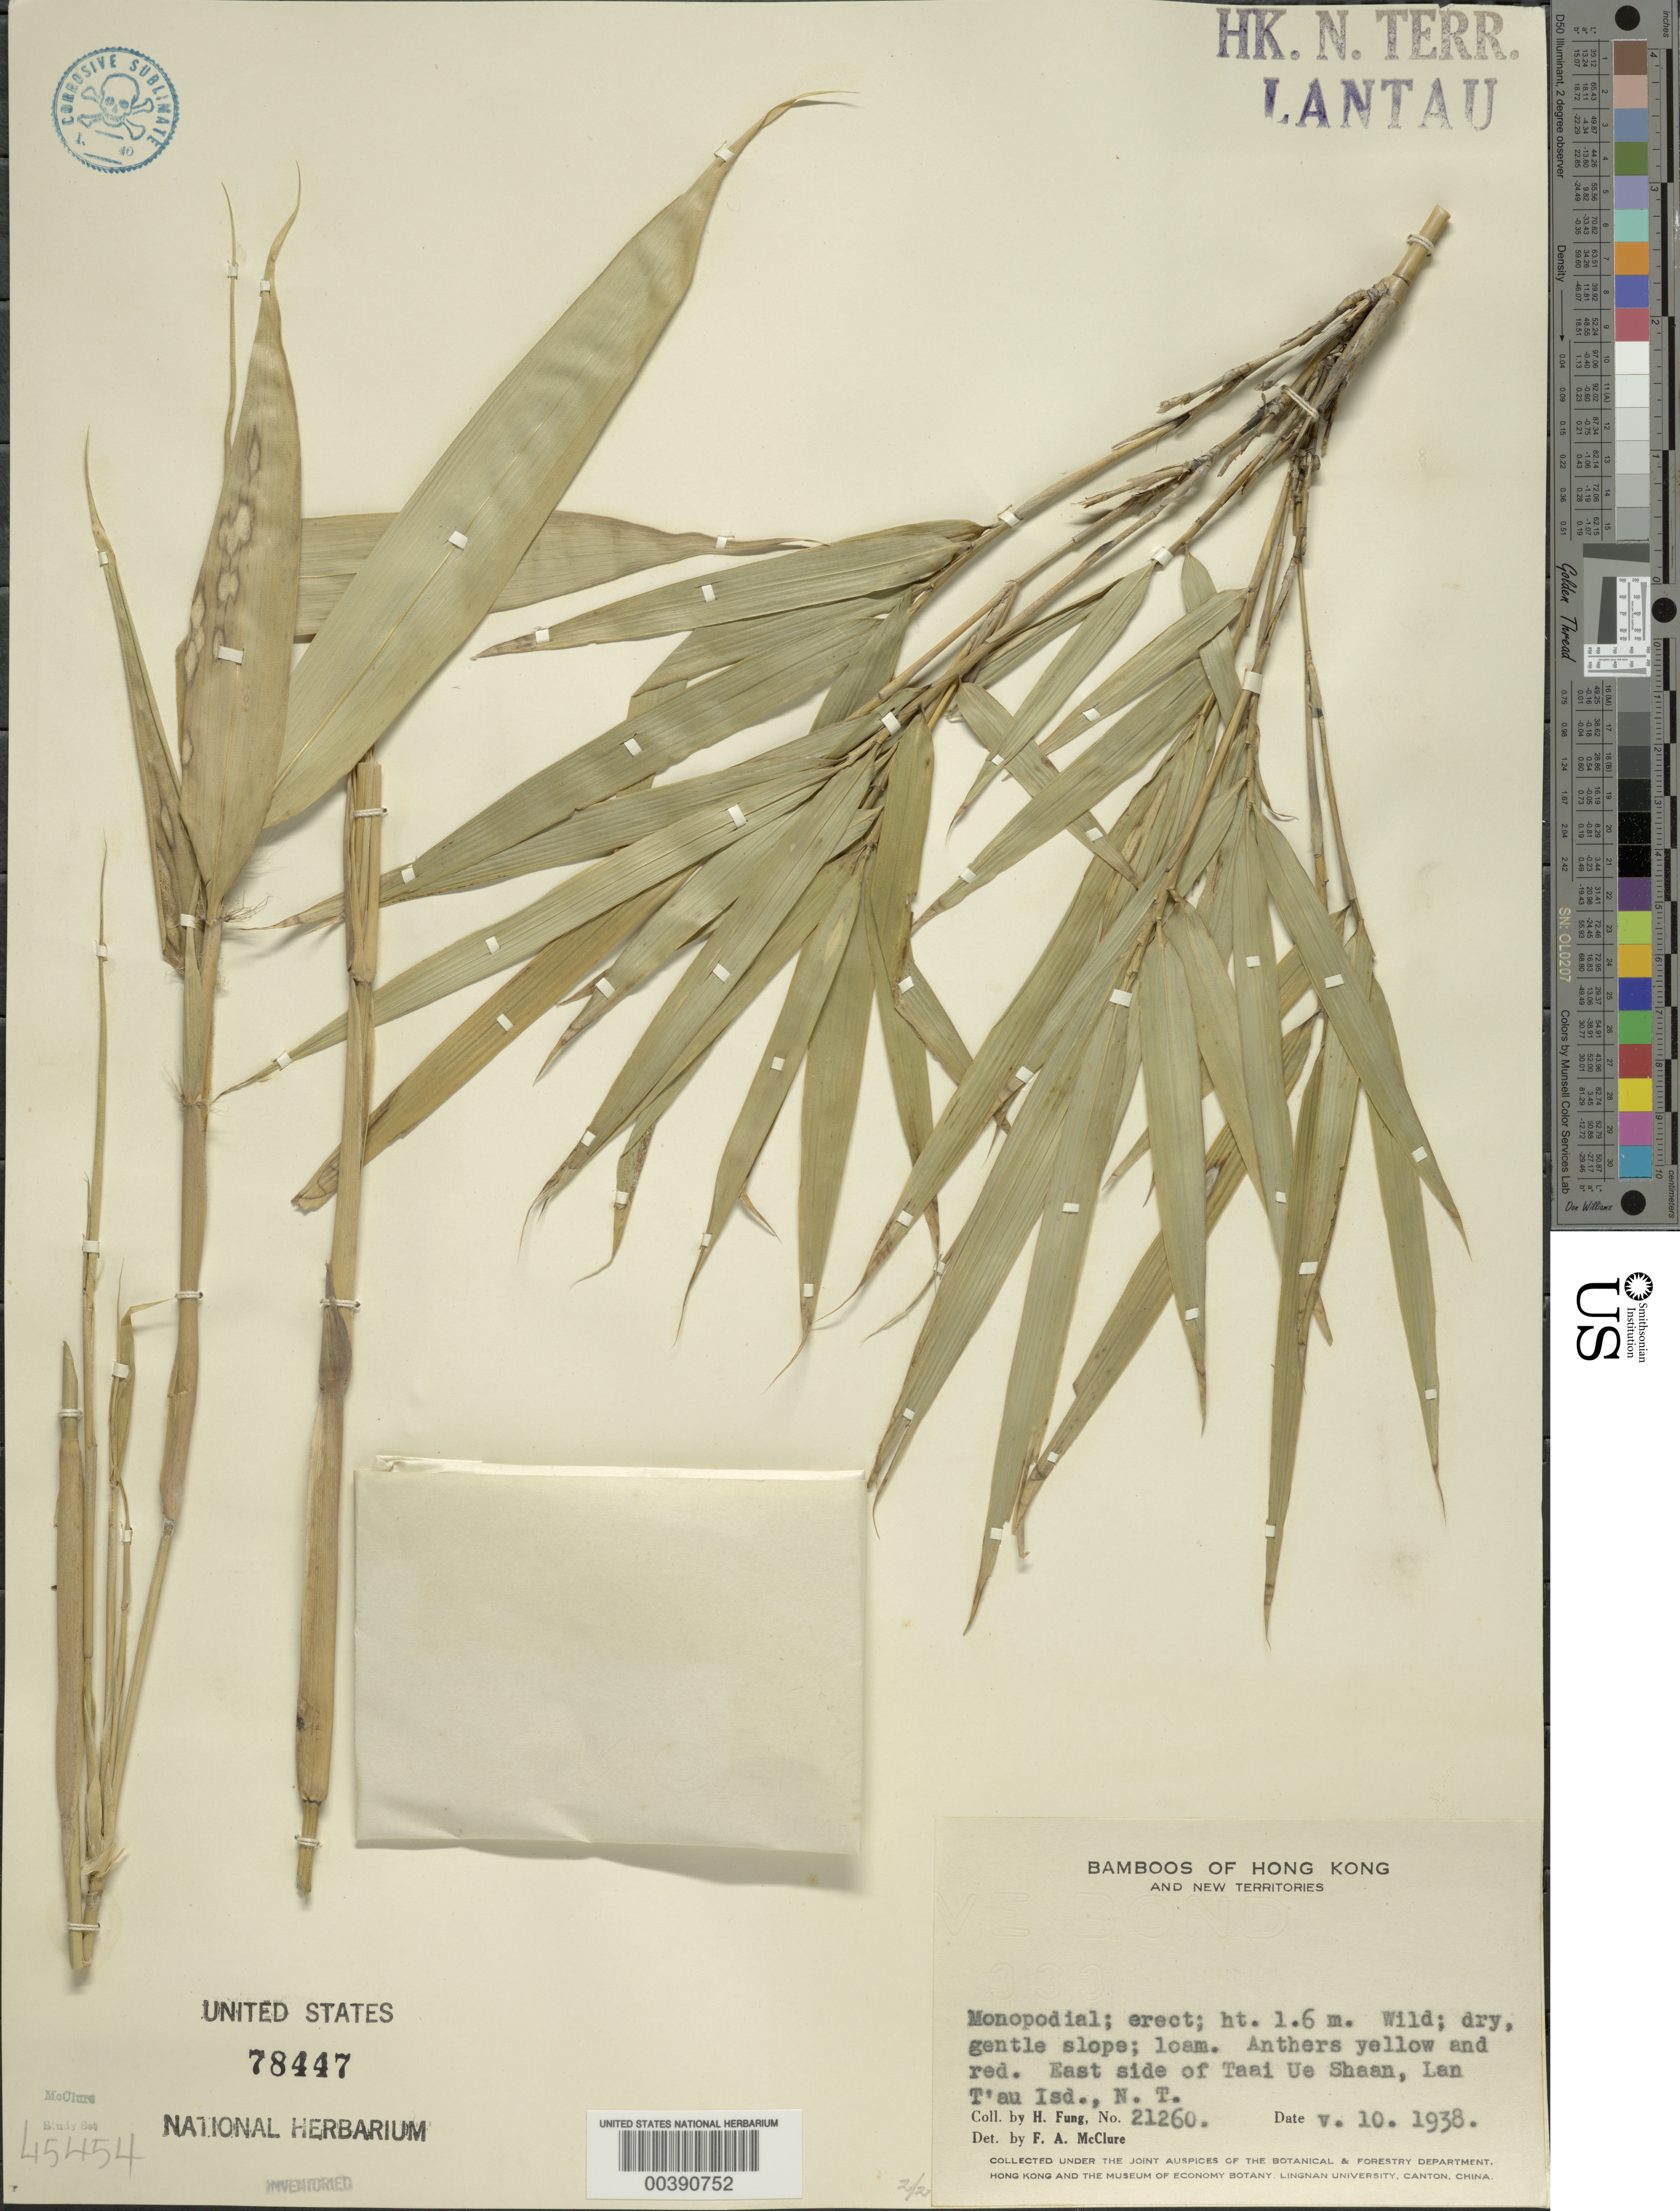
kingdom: Plantae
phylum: Tracheophyta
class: Liliopsida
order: Poales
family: Poaceae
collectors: H. L. Fung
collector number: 21260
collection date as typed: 10 May 1938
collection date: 1938-05-10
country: China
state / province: Hong Kong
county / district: New Territories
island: Lan Tao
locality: Taai ue shaan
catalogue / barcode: US 78447